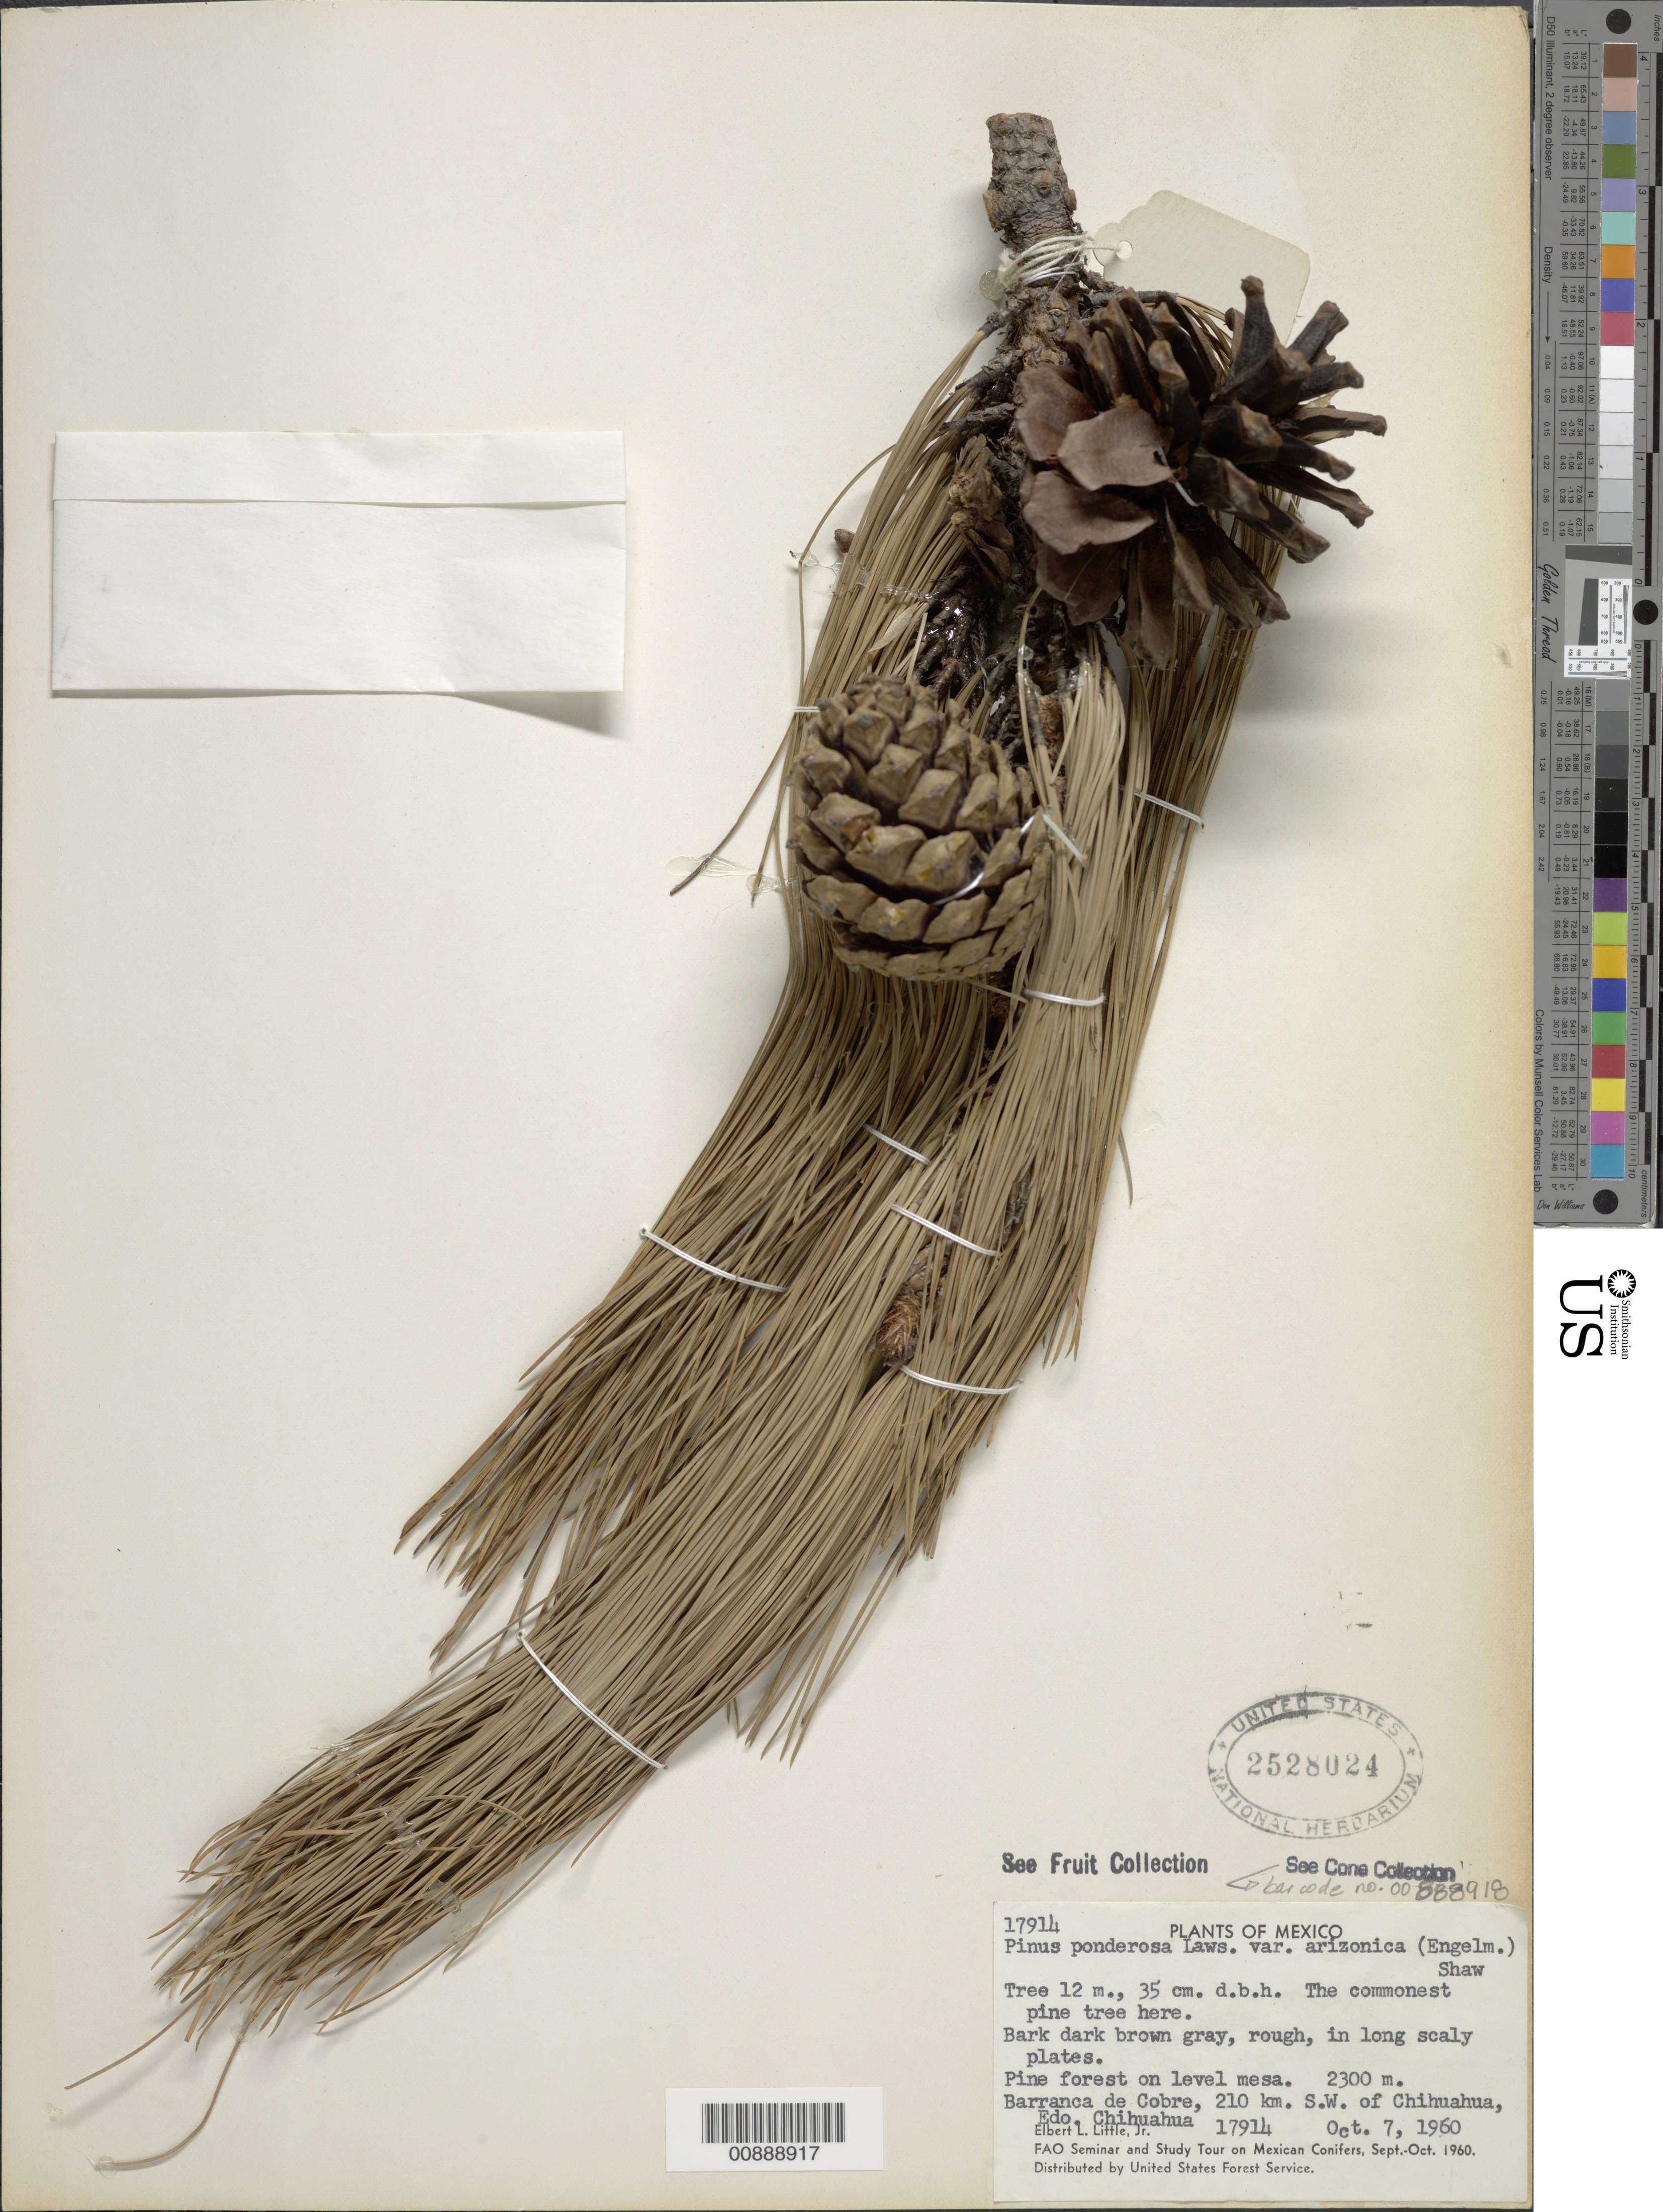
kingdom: Plantae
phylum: Tracheophyta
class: Pinopsida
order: Pinales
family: Pinaceae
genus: Pinus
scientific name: Pinus ponderosa var. arizonica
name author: (Engelm.) Shaw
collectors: E. L. Little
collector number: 17914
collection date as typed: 07 Oct 1960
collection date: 1960-10-07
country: Mexico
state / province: Chihuahua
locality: Barranca del Cobre, 210 km. SW of Chihuahua, Chihuahua.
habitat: Pine forest on level mesa.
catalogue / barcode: US 2528024